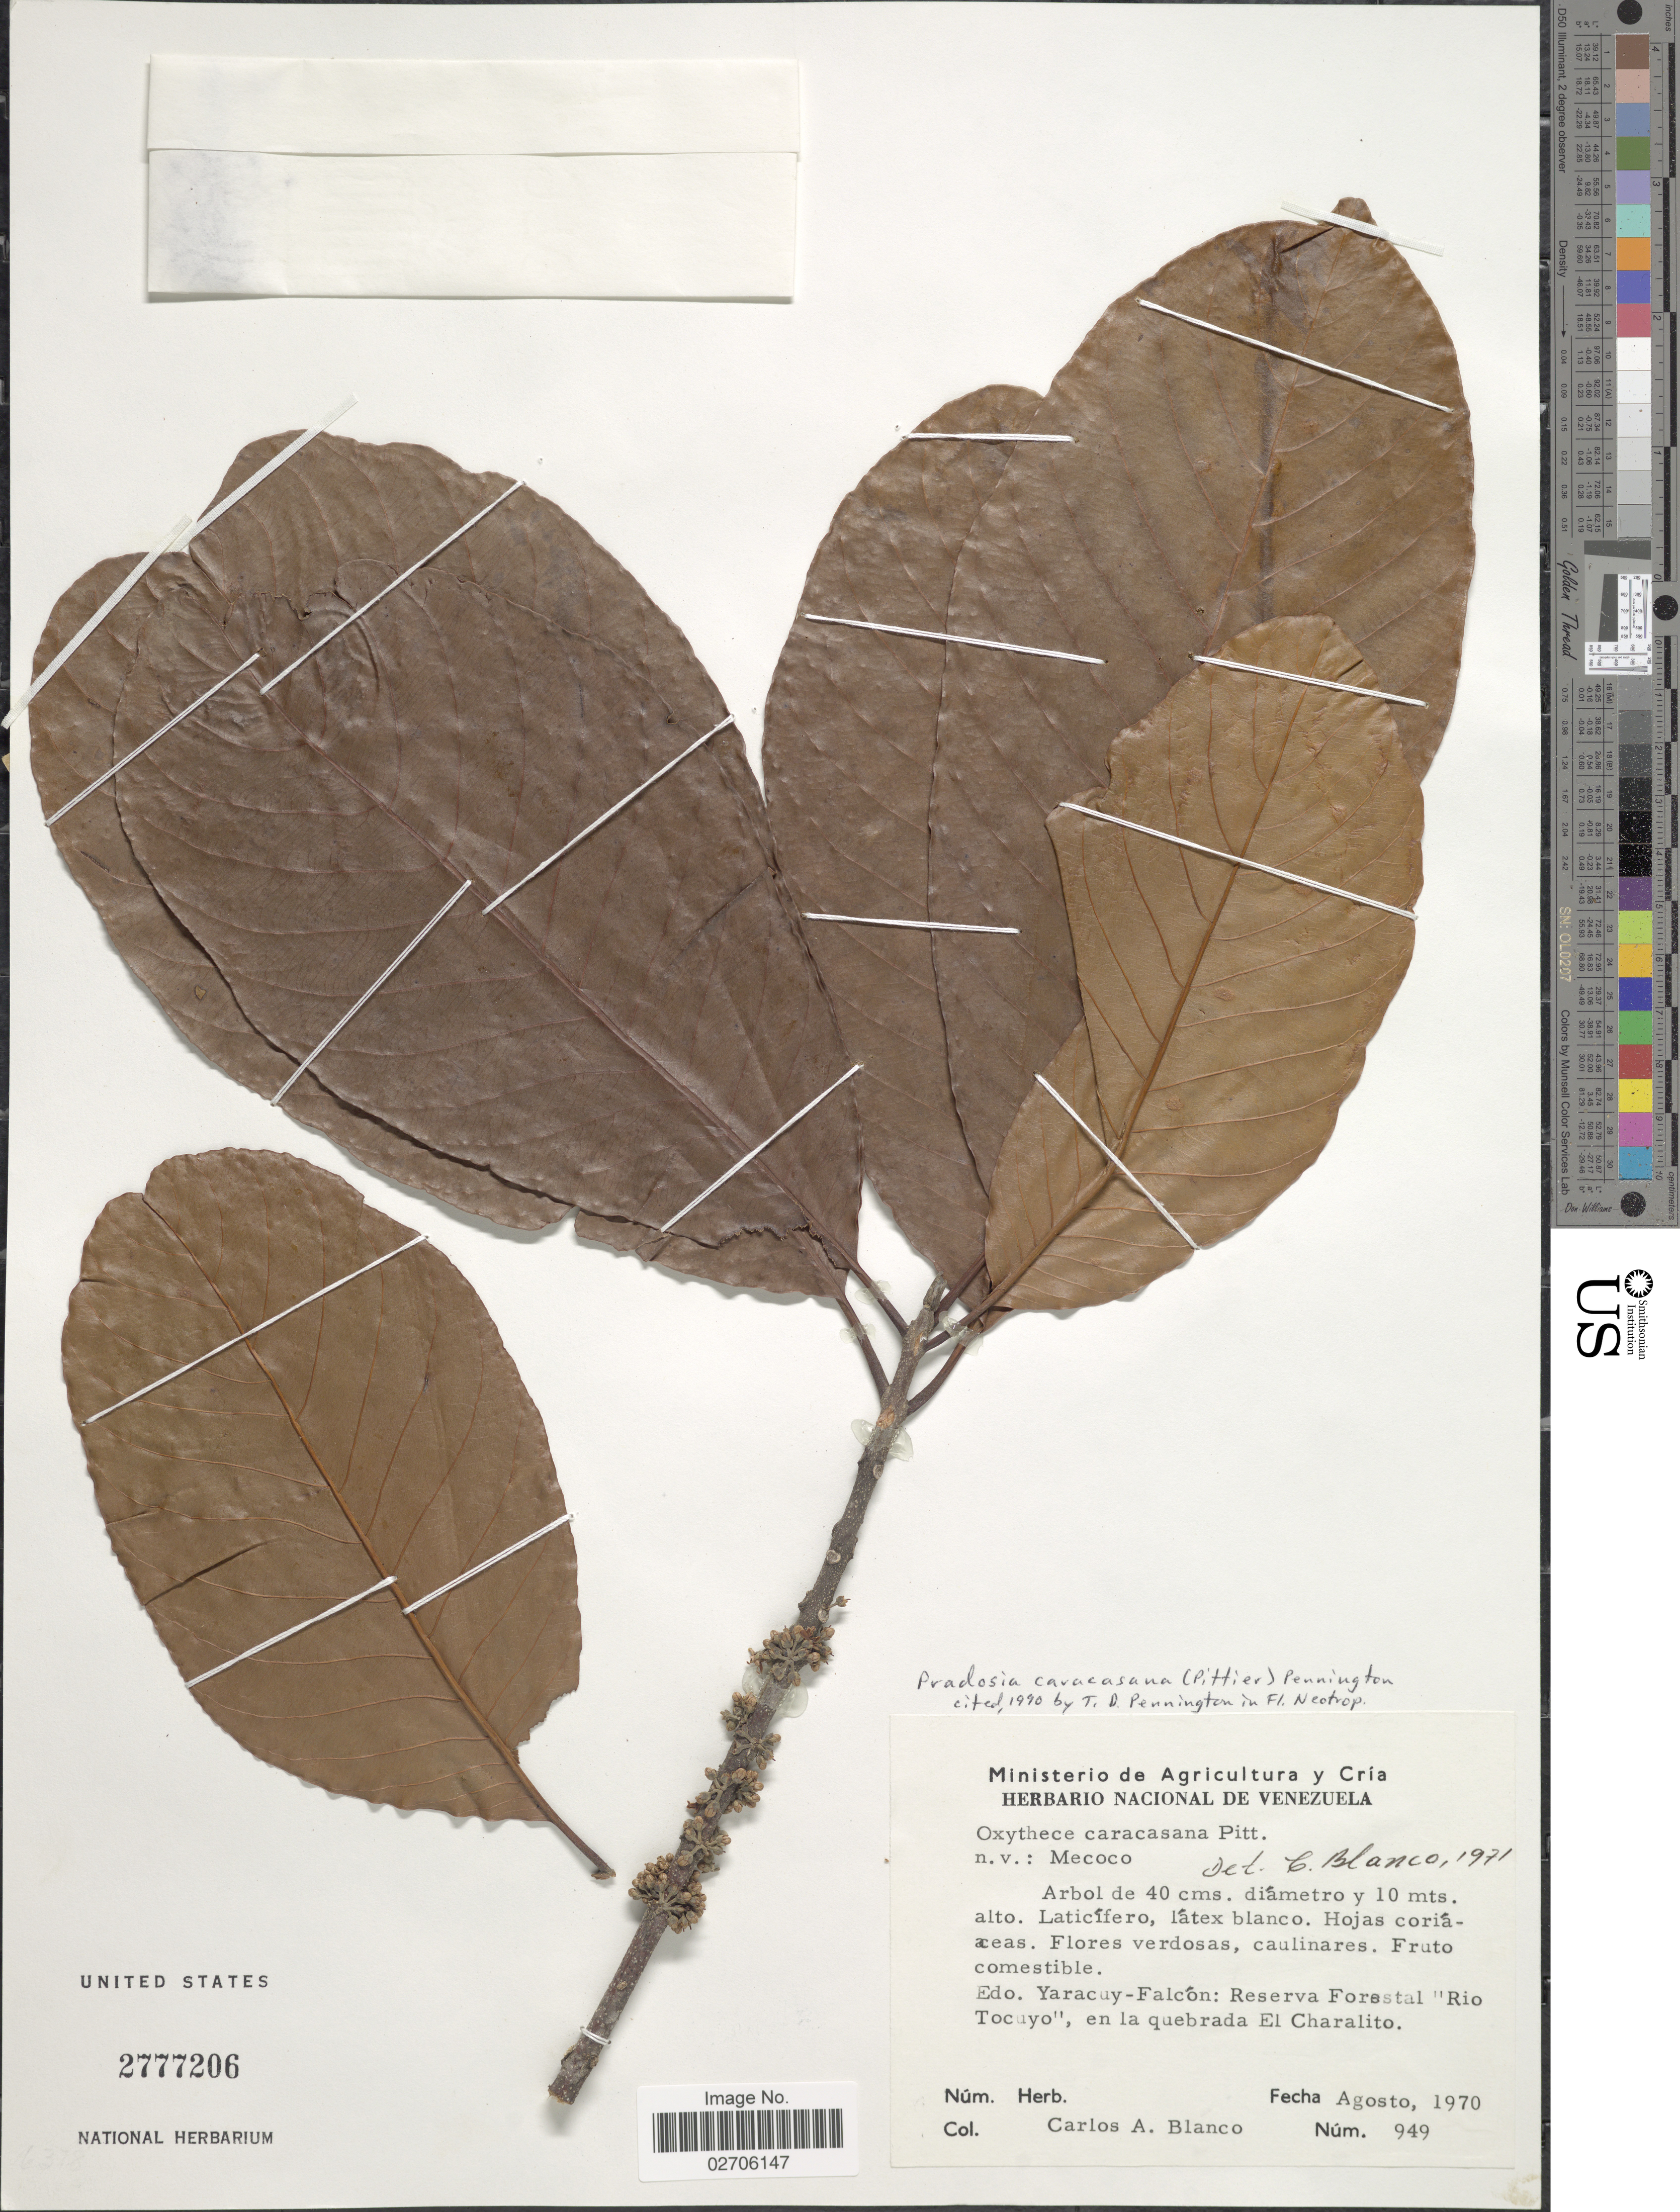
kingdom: Plantae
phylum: Tracheophyta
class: Magnoliopsida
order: Ericales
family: Sapotaceae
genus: Pradosia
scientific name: Pradosia caracasana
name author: (Pittier) T.D. Penn.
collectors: C. A. Blanco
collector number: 949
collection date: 1970-08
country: Venezuela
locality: Edo. Yaracuy-Falcón: Reserva Forestal "Rio Tocuyo", en la quebrada El Charalito.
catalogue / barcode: US 2777206